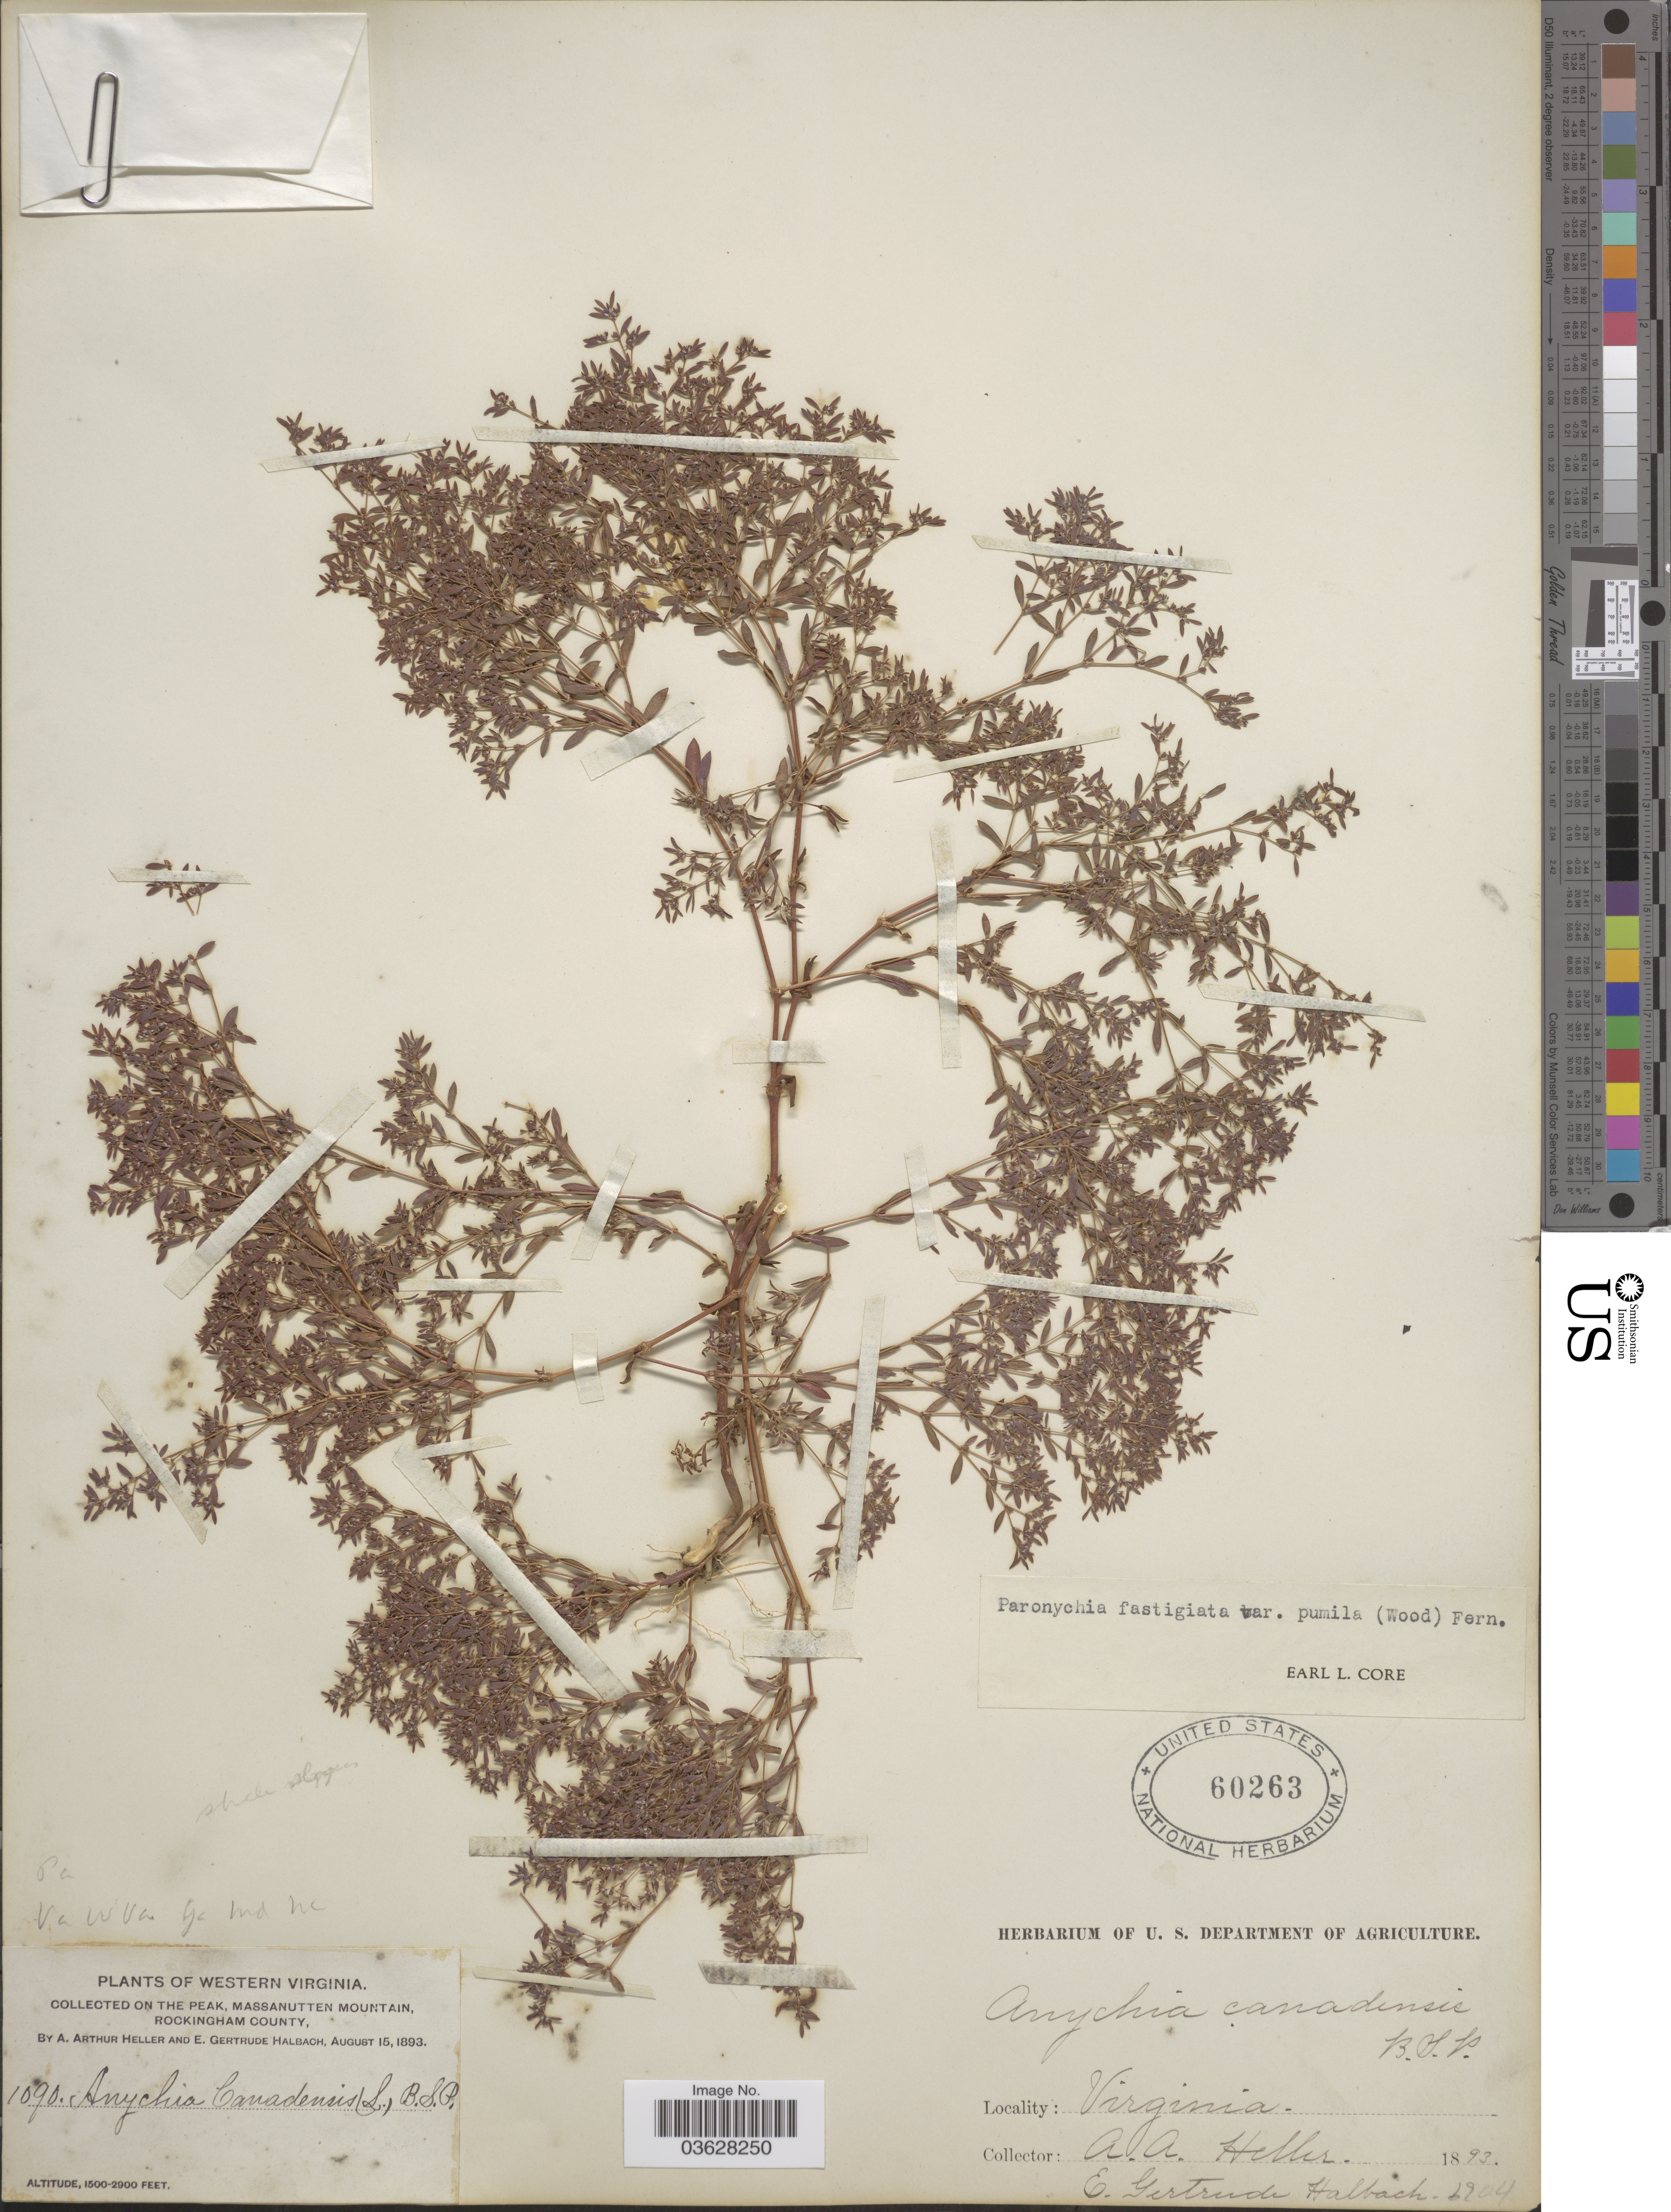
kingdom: Plantae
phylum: Tracheophyta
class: Magnoliopsida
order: Caryophyllales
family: Caryophyllaceae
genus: Paronychia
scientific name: Paronychia fastigiata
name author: (Raf.) Fernald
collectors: A. A. Heller & E. G. Halbach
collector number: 1090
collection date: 1893-08-15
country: United States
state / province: Virginia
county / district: Rockingham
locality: Western Virginia. On the peak, Massanutten Mountain, Rockingham County.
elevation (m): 457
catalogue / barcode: US 60263